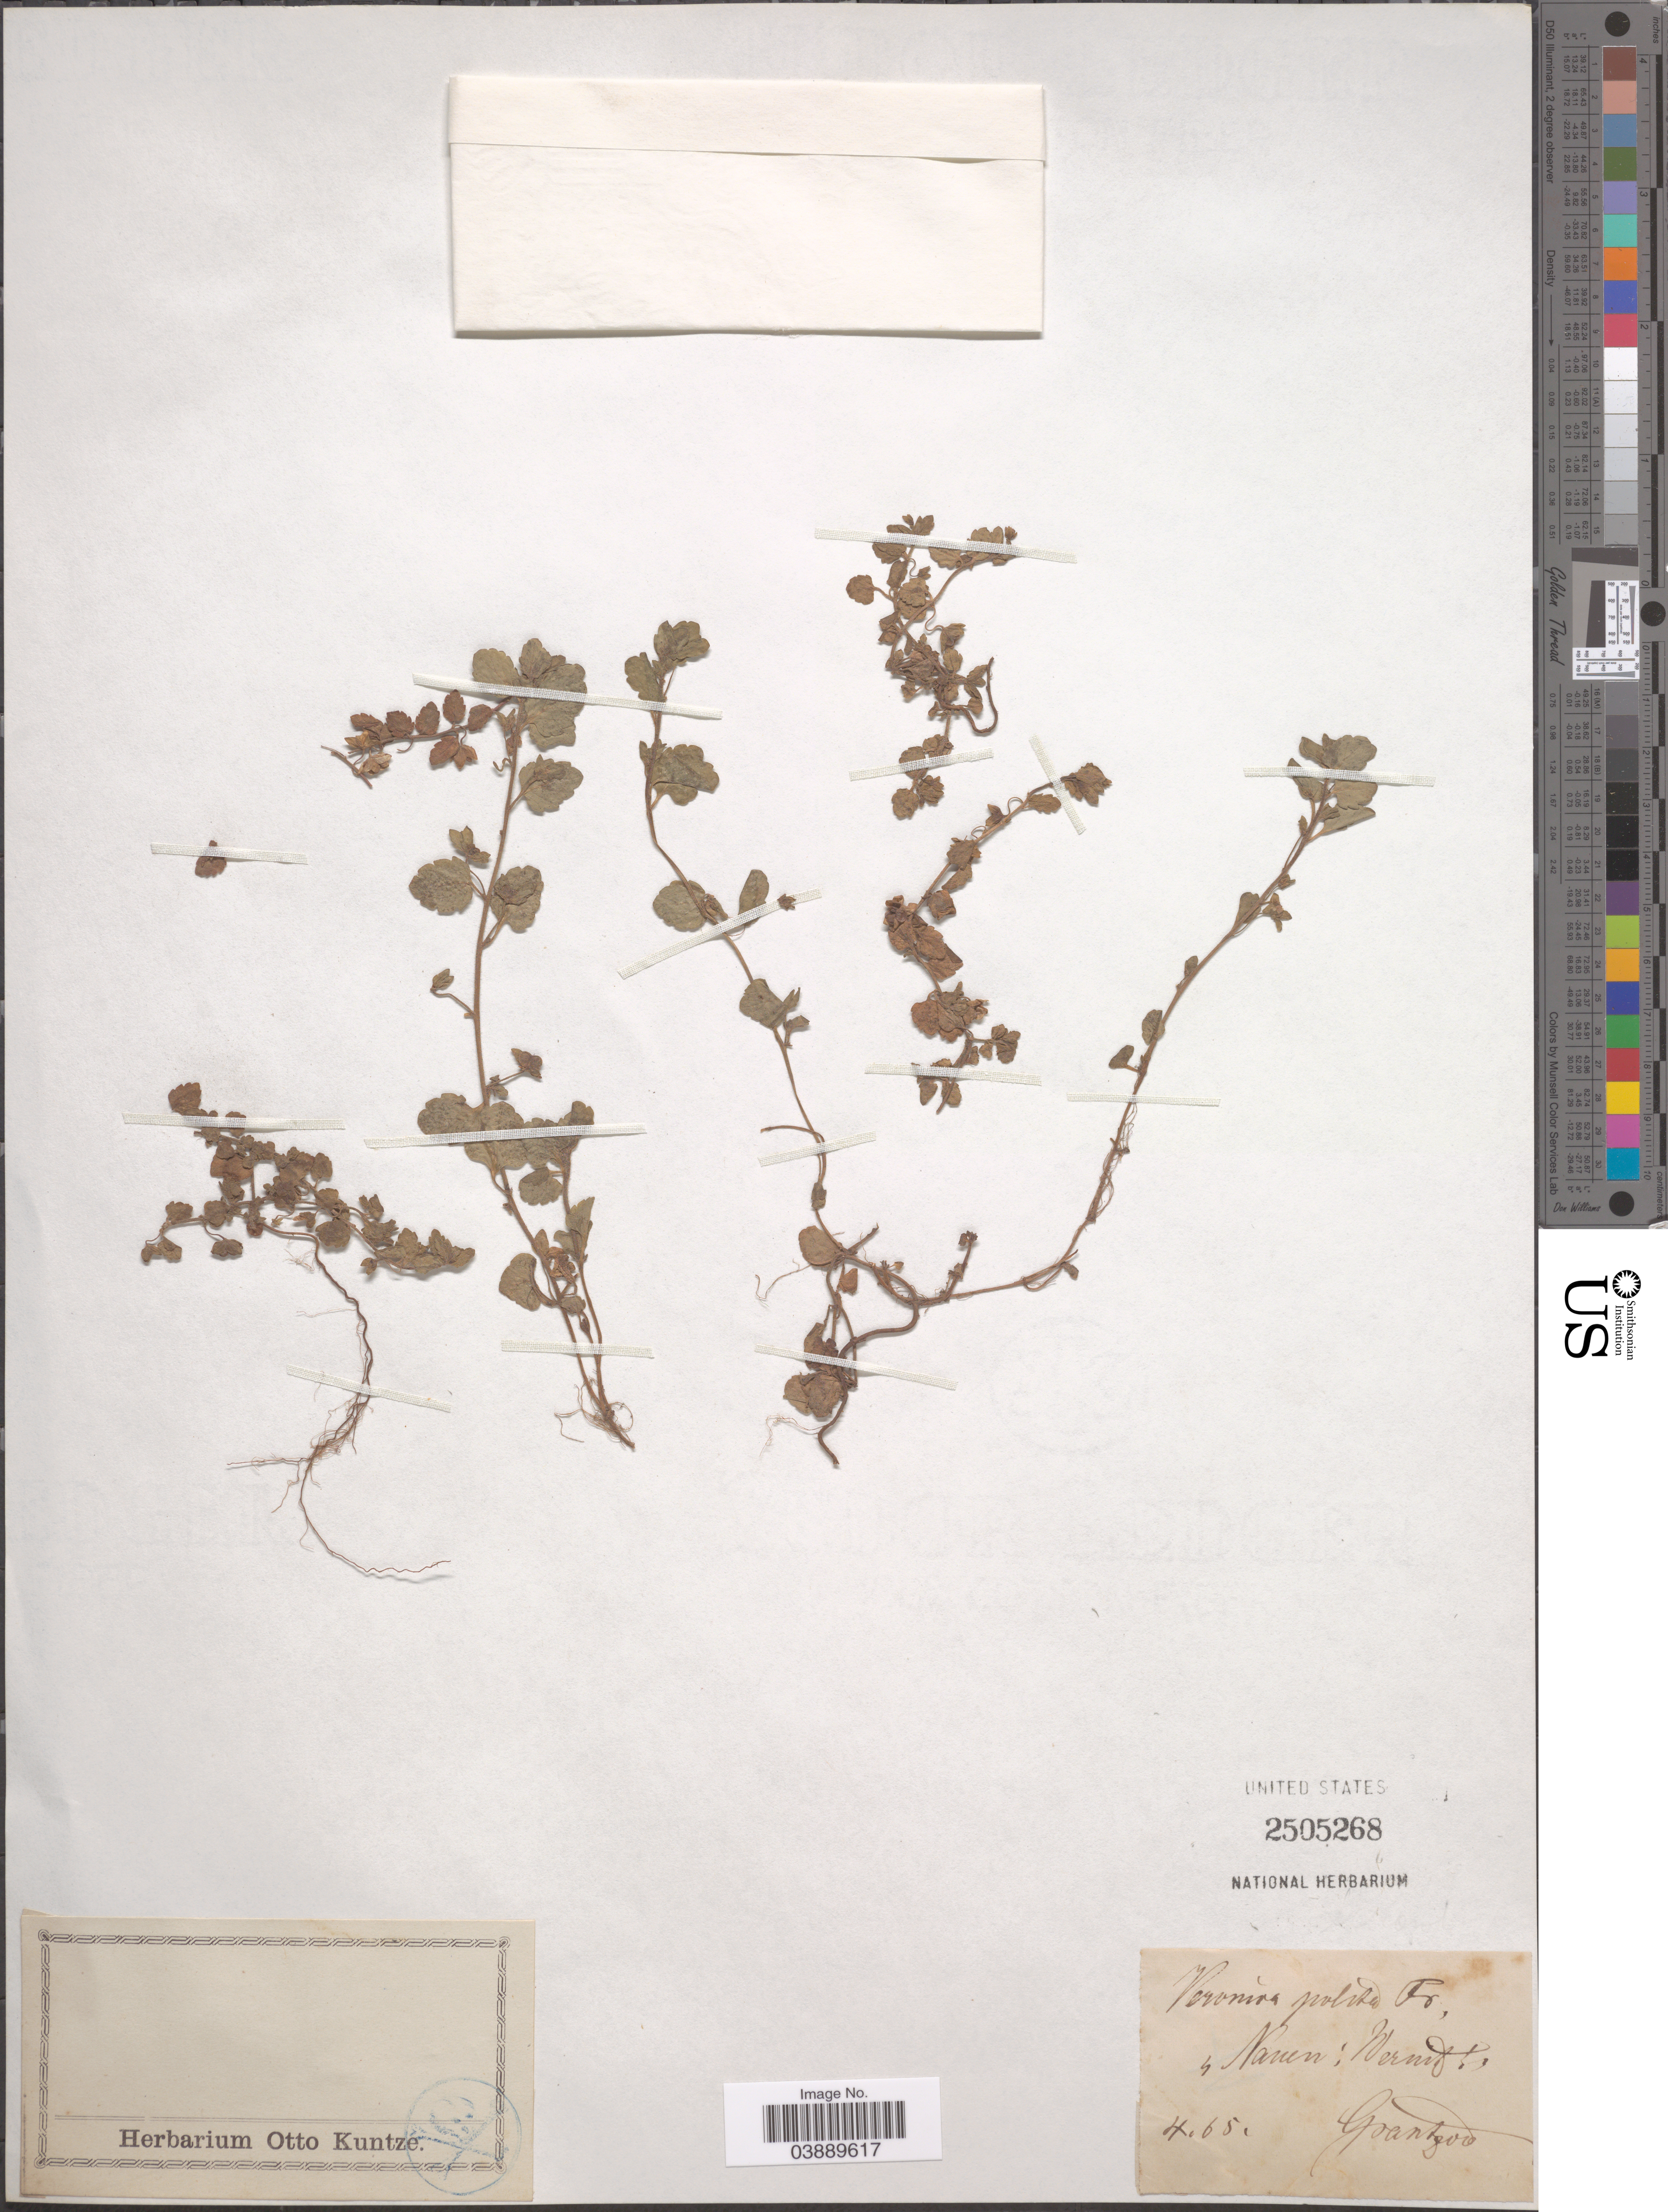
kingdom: Plantae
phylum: Tracheophyta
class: Magnoliopsida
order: Lamiales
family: Plantaginaceae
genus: Veronica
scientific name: Veronica polita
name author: Fr.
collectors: Grantzow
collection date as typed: Transcribed d/m/y: /4/65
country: Germany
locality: Nauen; Wernitz.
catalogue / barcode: US 2505268